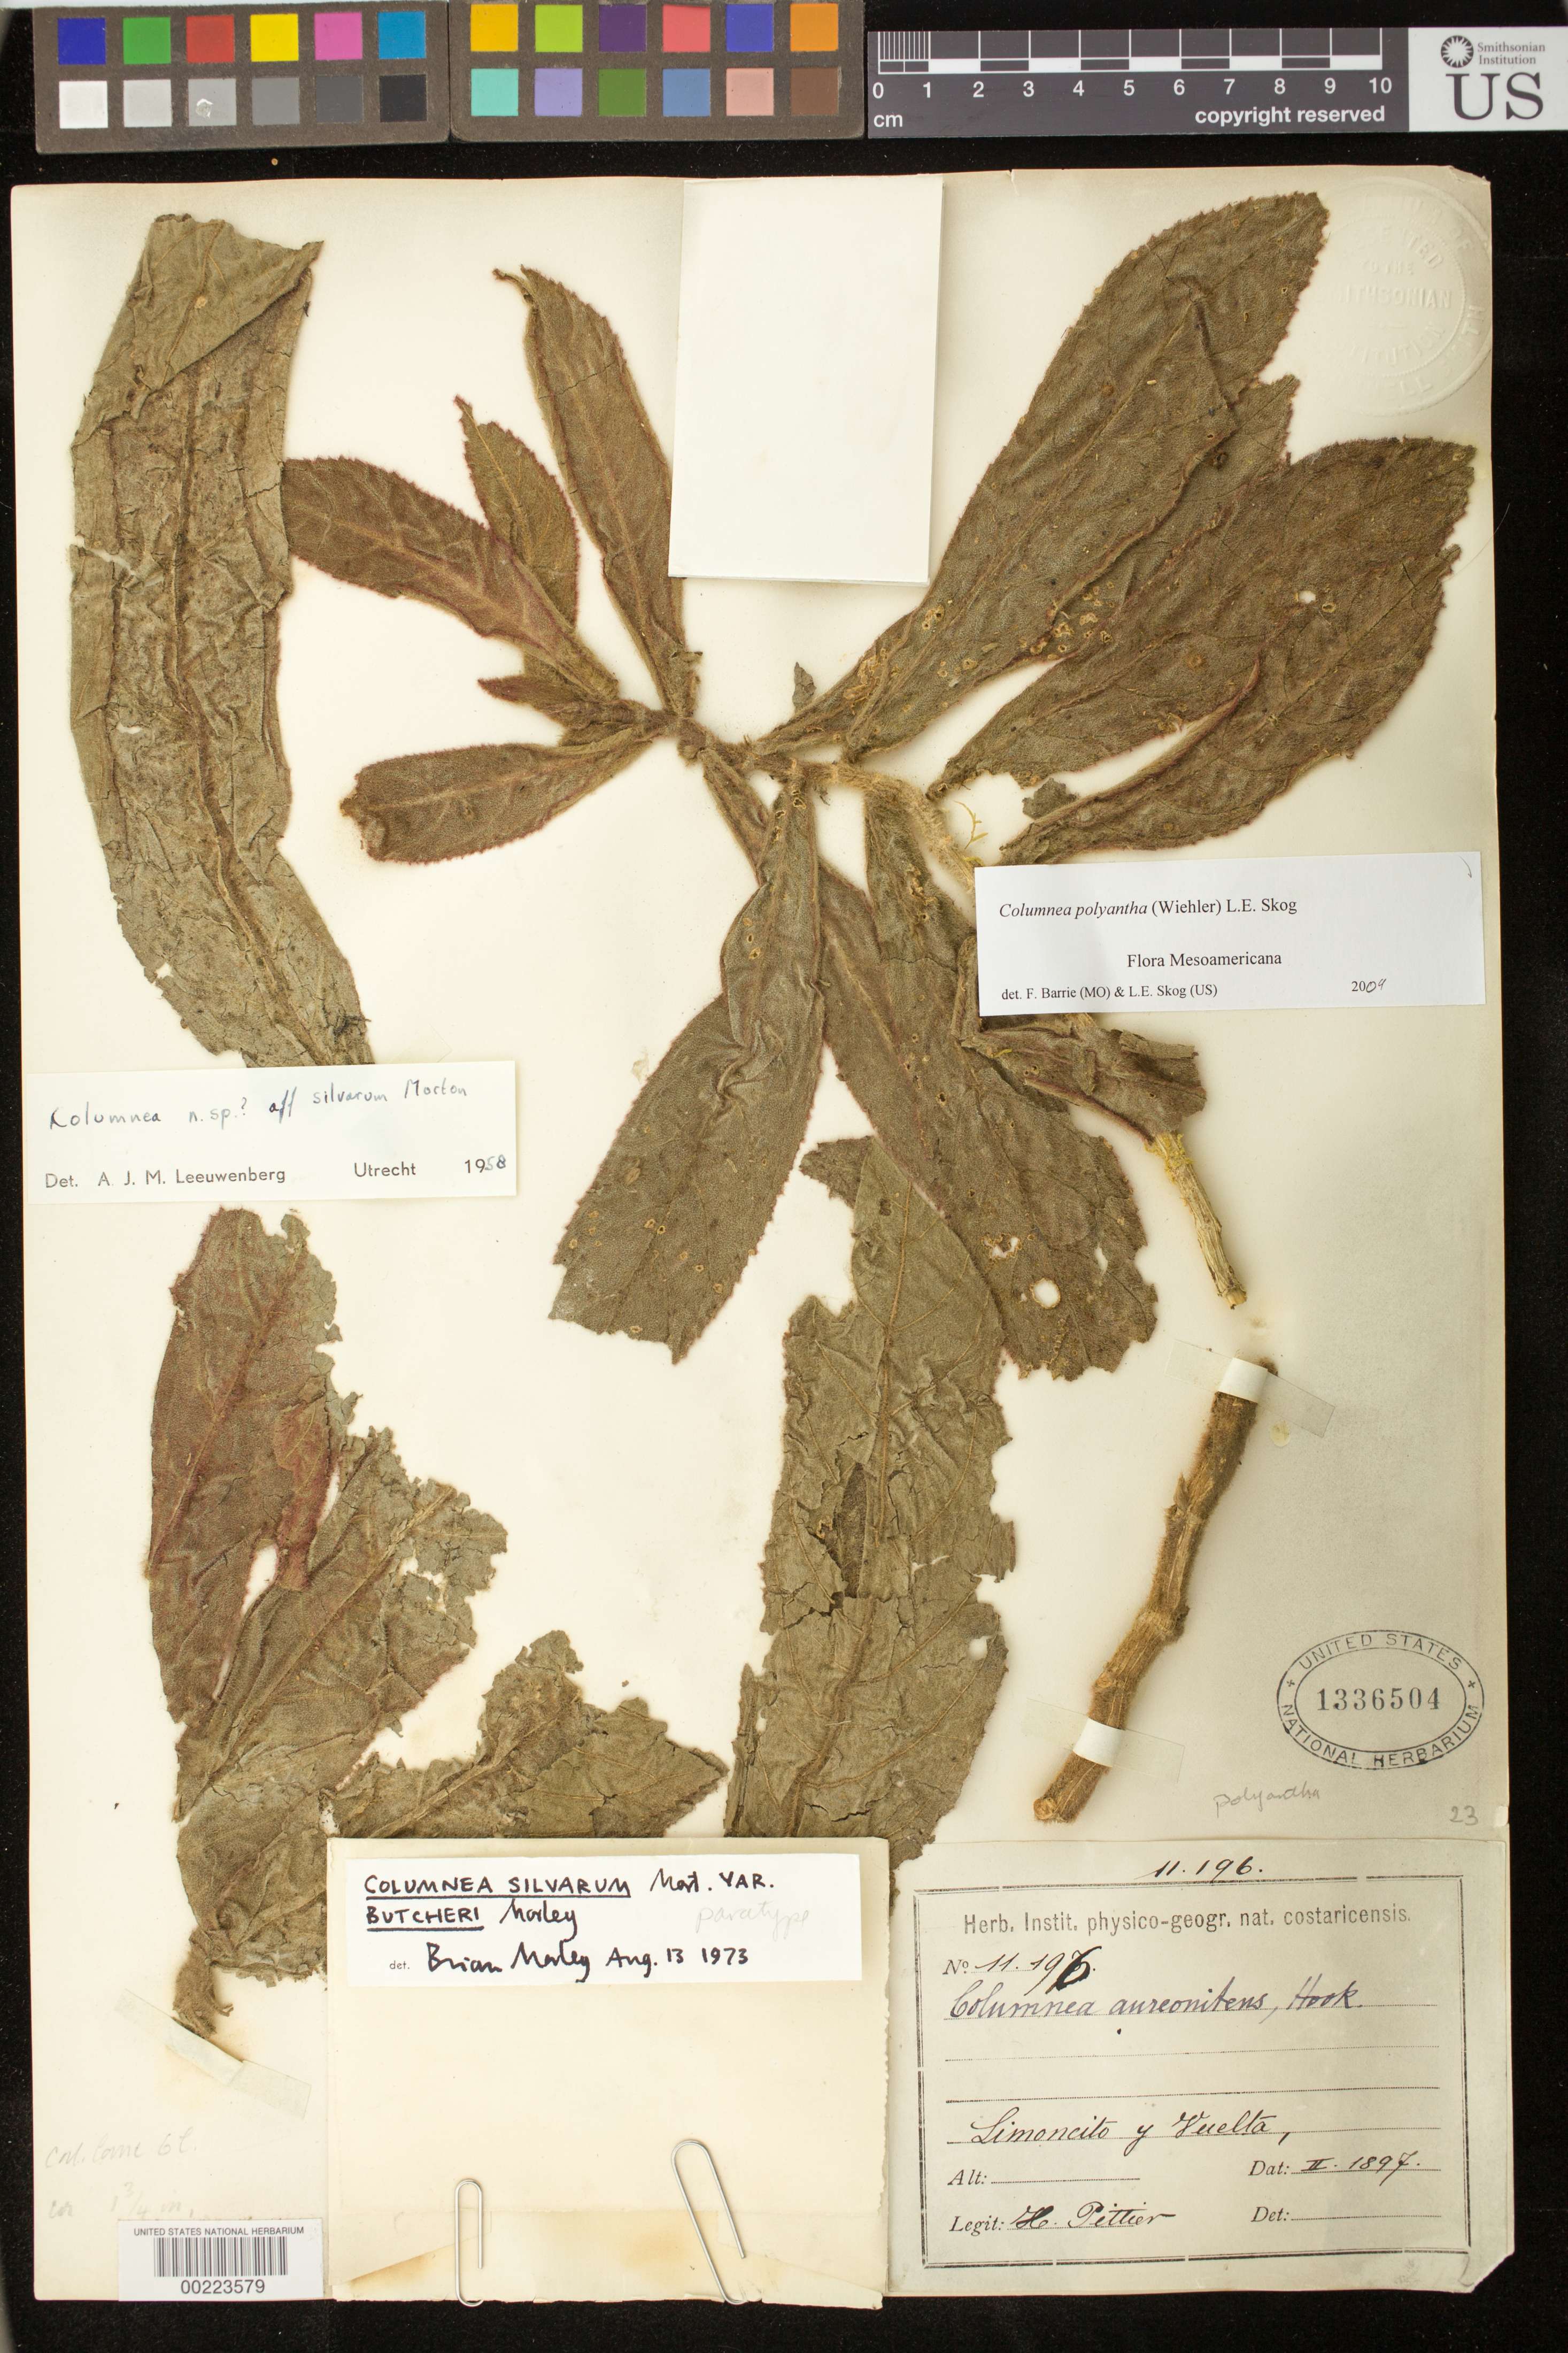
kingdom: Plantae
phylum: Tracheophyta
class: Magnoliopsida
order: Lamiales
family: Gesneriaceae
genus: Columnea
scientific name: Columnea polyantha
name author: (Wiehler) L.E. Skog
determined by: Barrie, F. R.; Skog, Laurence E.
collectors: H. F. Pittier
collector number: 11196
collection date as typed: Feb 1897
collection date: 1897-02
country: Costa Rica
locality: Limoncito y Vuelta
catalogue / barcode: US 1336504